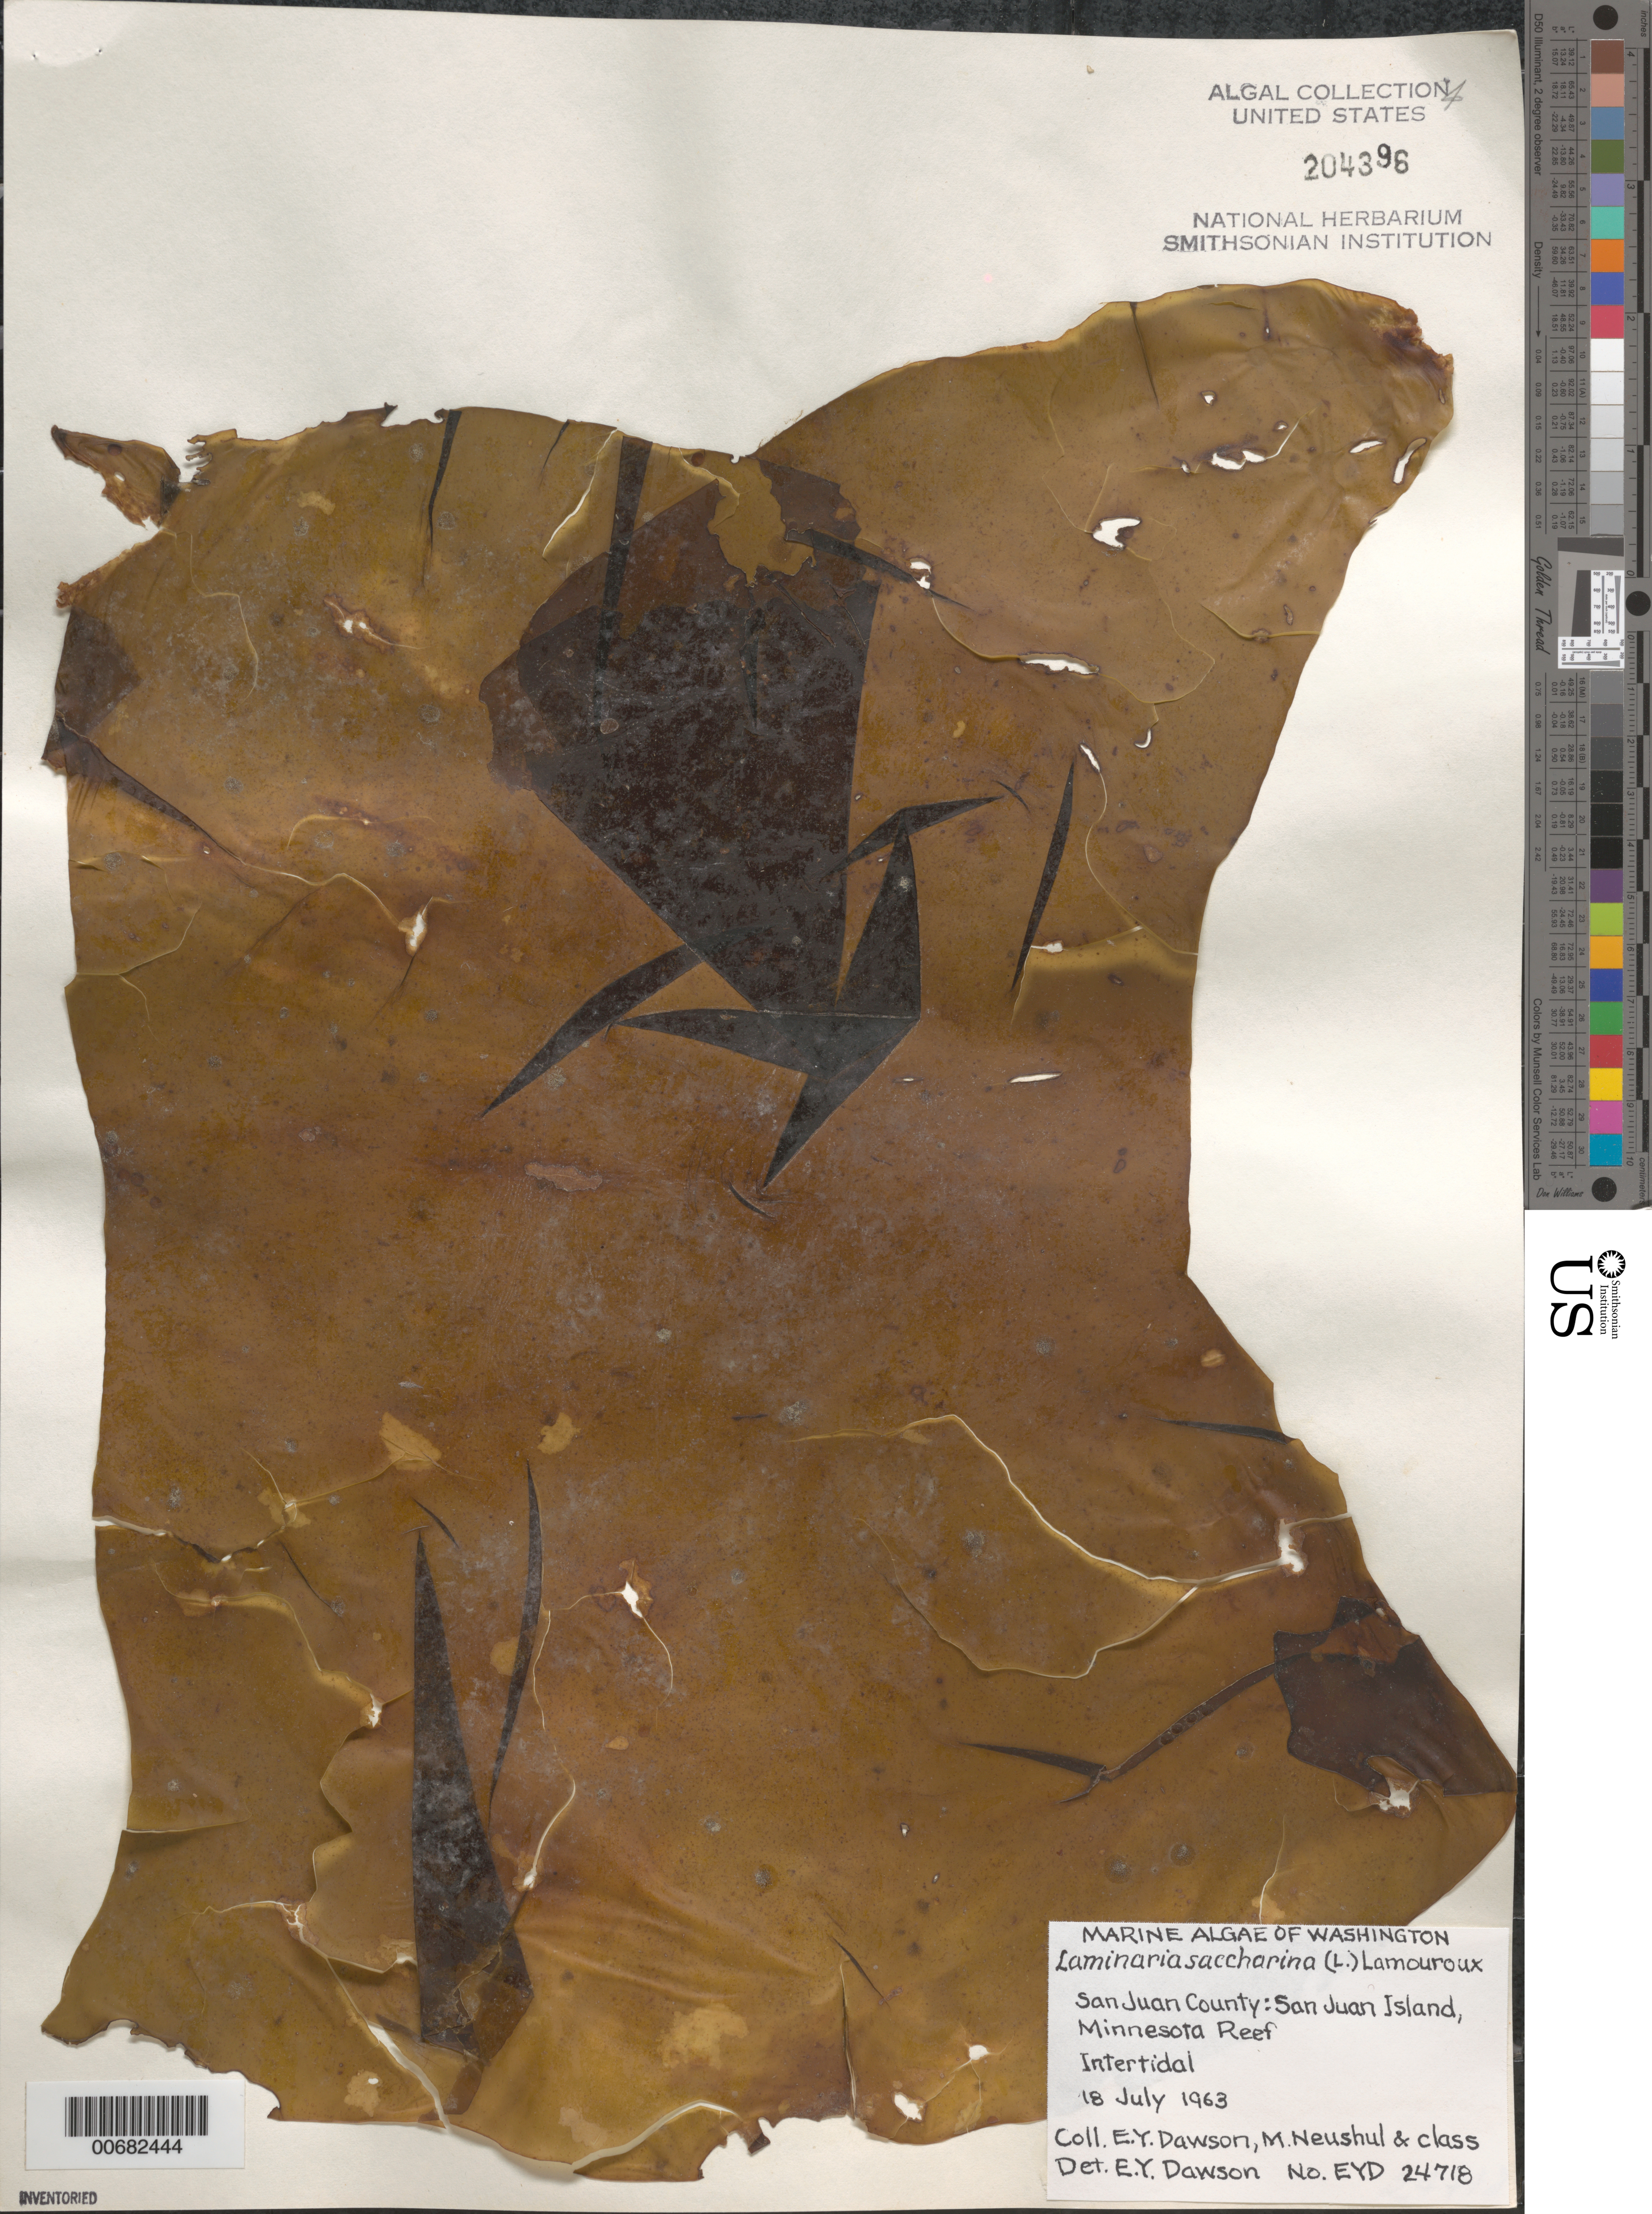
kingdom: Chromista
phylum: Ochrophyta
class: Phaeophyceae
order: Laminariales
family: Laminariaceae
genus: Saccharina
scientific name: Saccharina latissima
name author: C.E. Lane et al.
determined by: Algae name updating Project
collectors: E. Y. Dawson, M. Neushul & Algae Class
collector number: EYD 24718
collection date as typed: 18 Jul 1963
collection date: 1963-07-18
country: United States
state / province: Washington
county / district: San Juan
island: San Juan Island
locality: Minnesota Reef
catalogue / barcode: US 204396